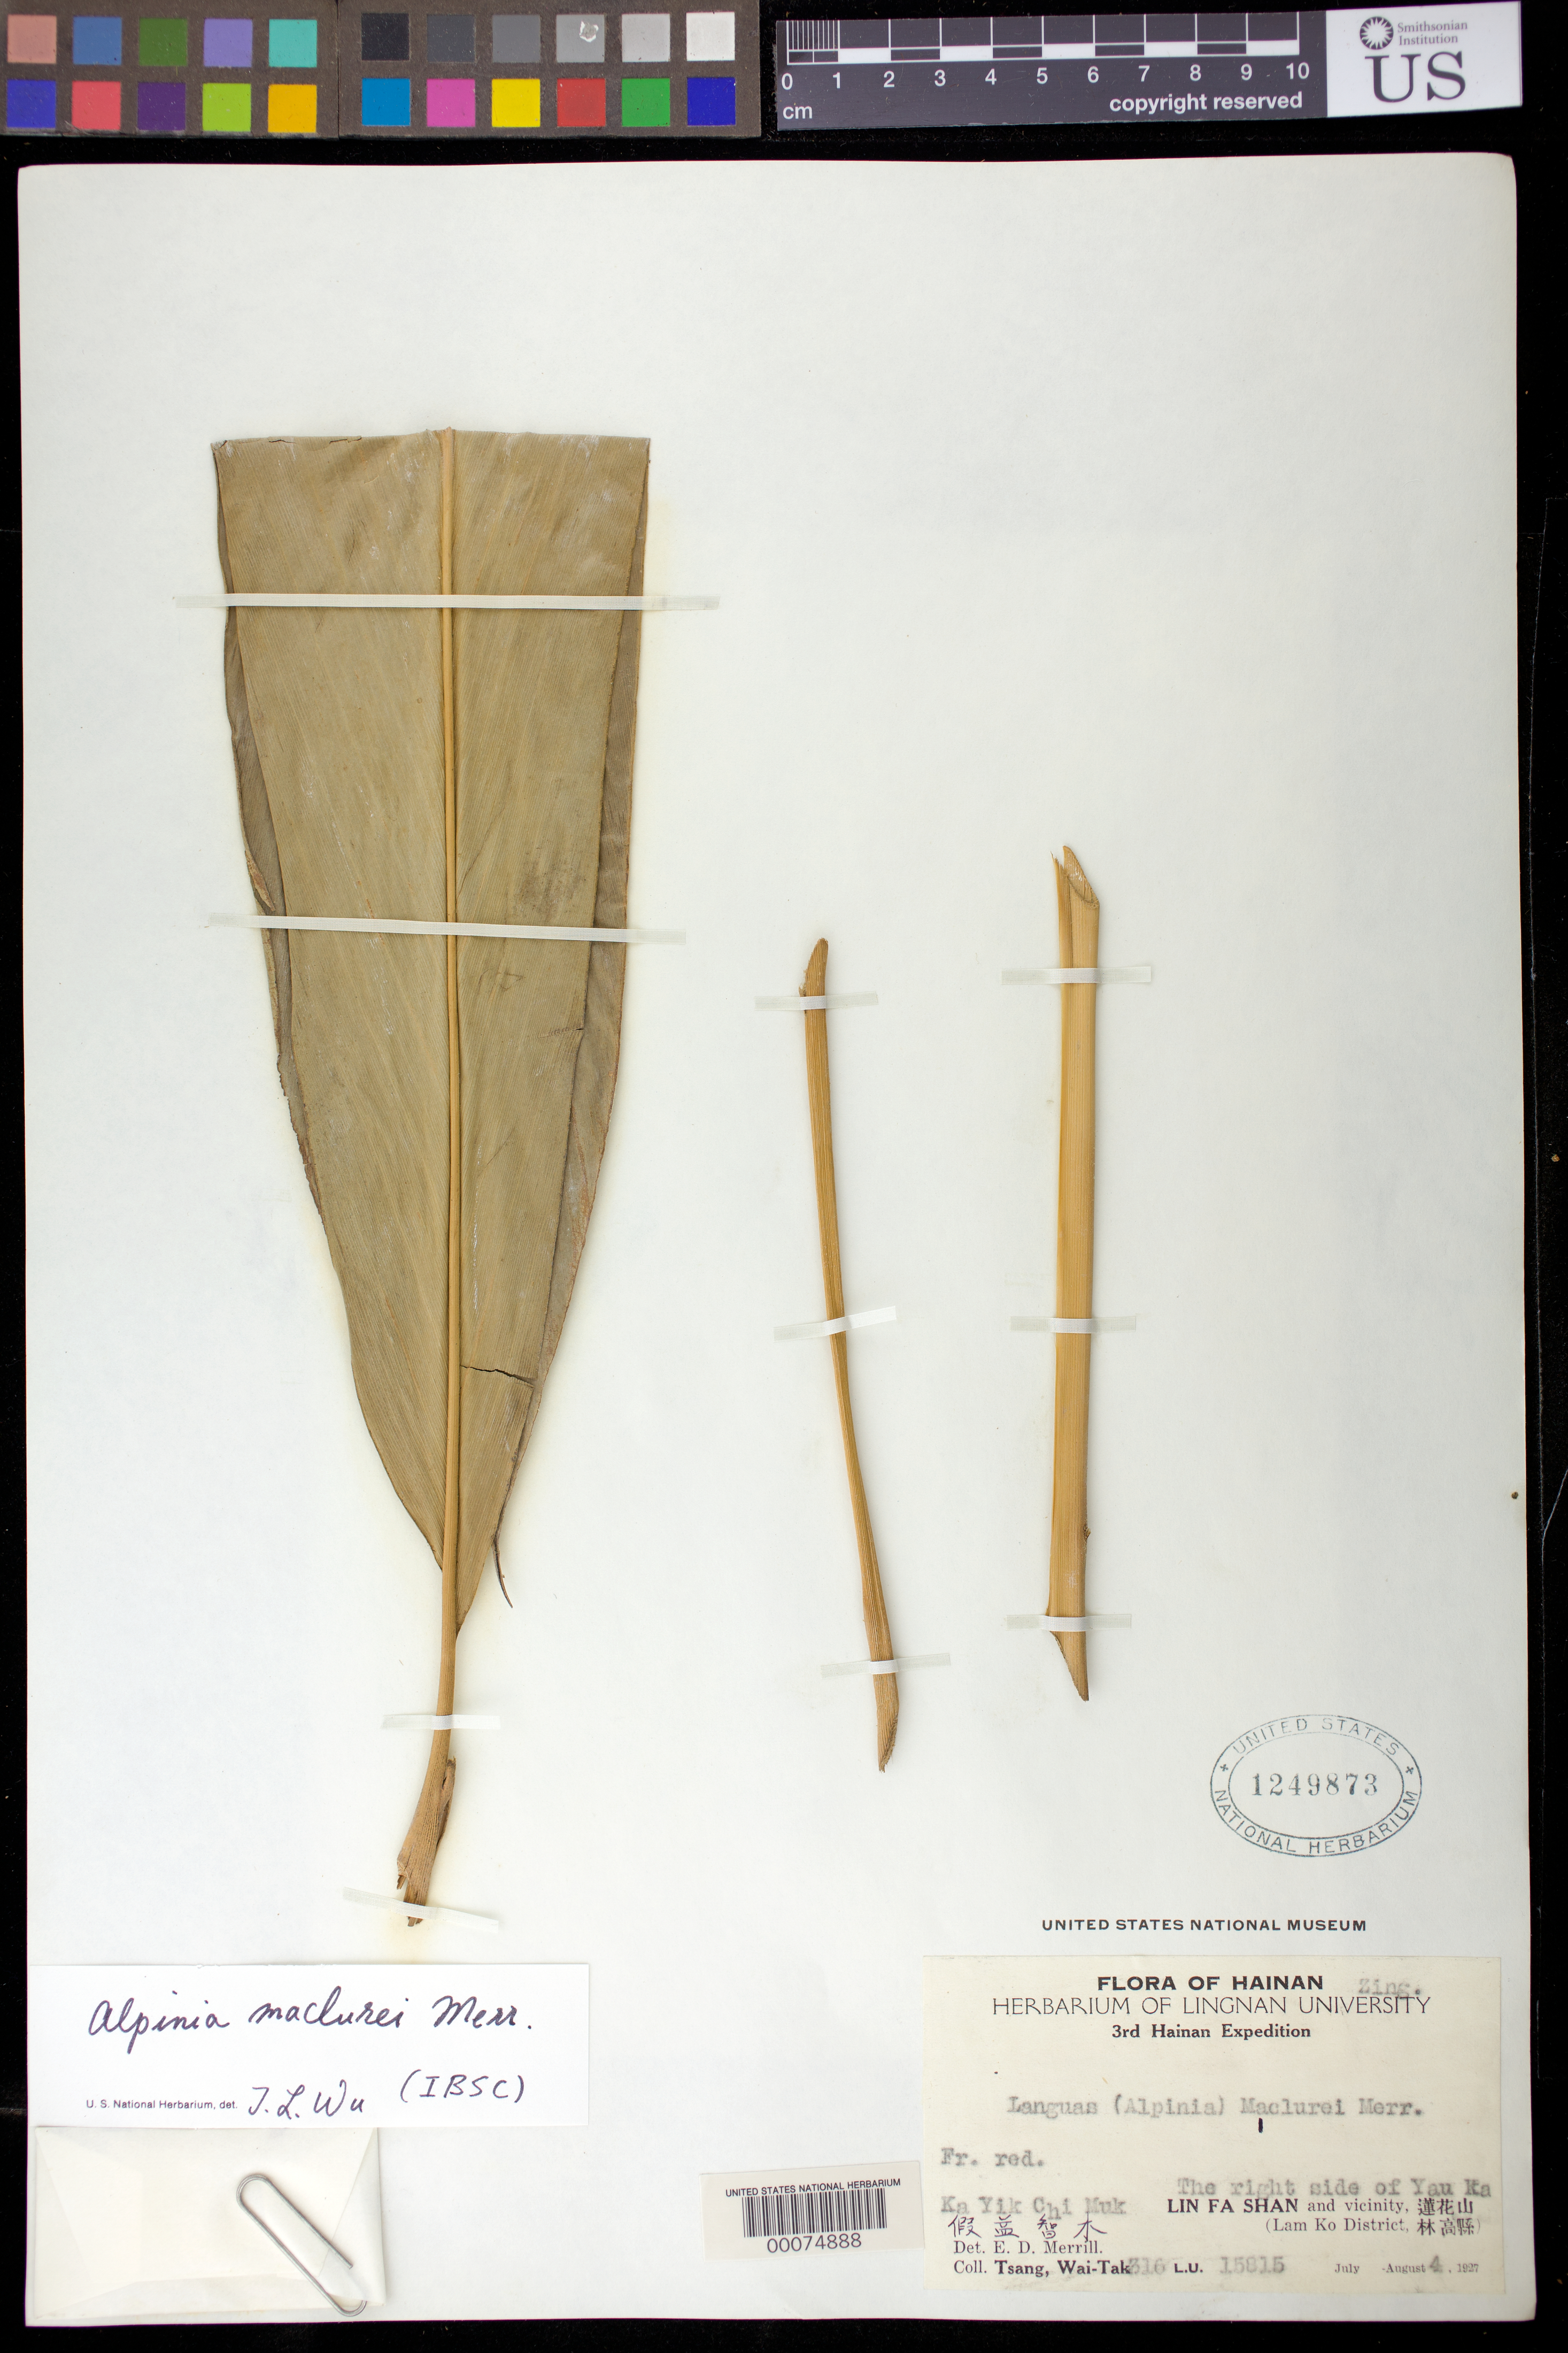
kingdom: Plantae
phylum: Tracheophyta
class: Liliopsida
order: Zingiberales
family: Zingiberaceae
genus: Alpinia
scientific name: Alpinia maclurei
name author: Merr.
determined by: Wu, Te-Ling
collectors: W. T. Tsang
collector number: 15815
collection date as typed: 04 Aug 1927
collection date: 1927-08-04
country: China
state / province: Hainan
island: Hainan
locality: The right side of yau ka, lin fa shan and vicinity, lam ko district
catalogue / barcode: US 1249873